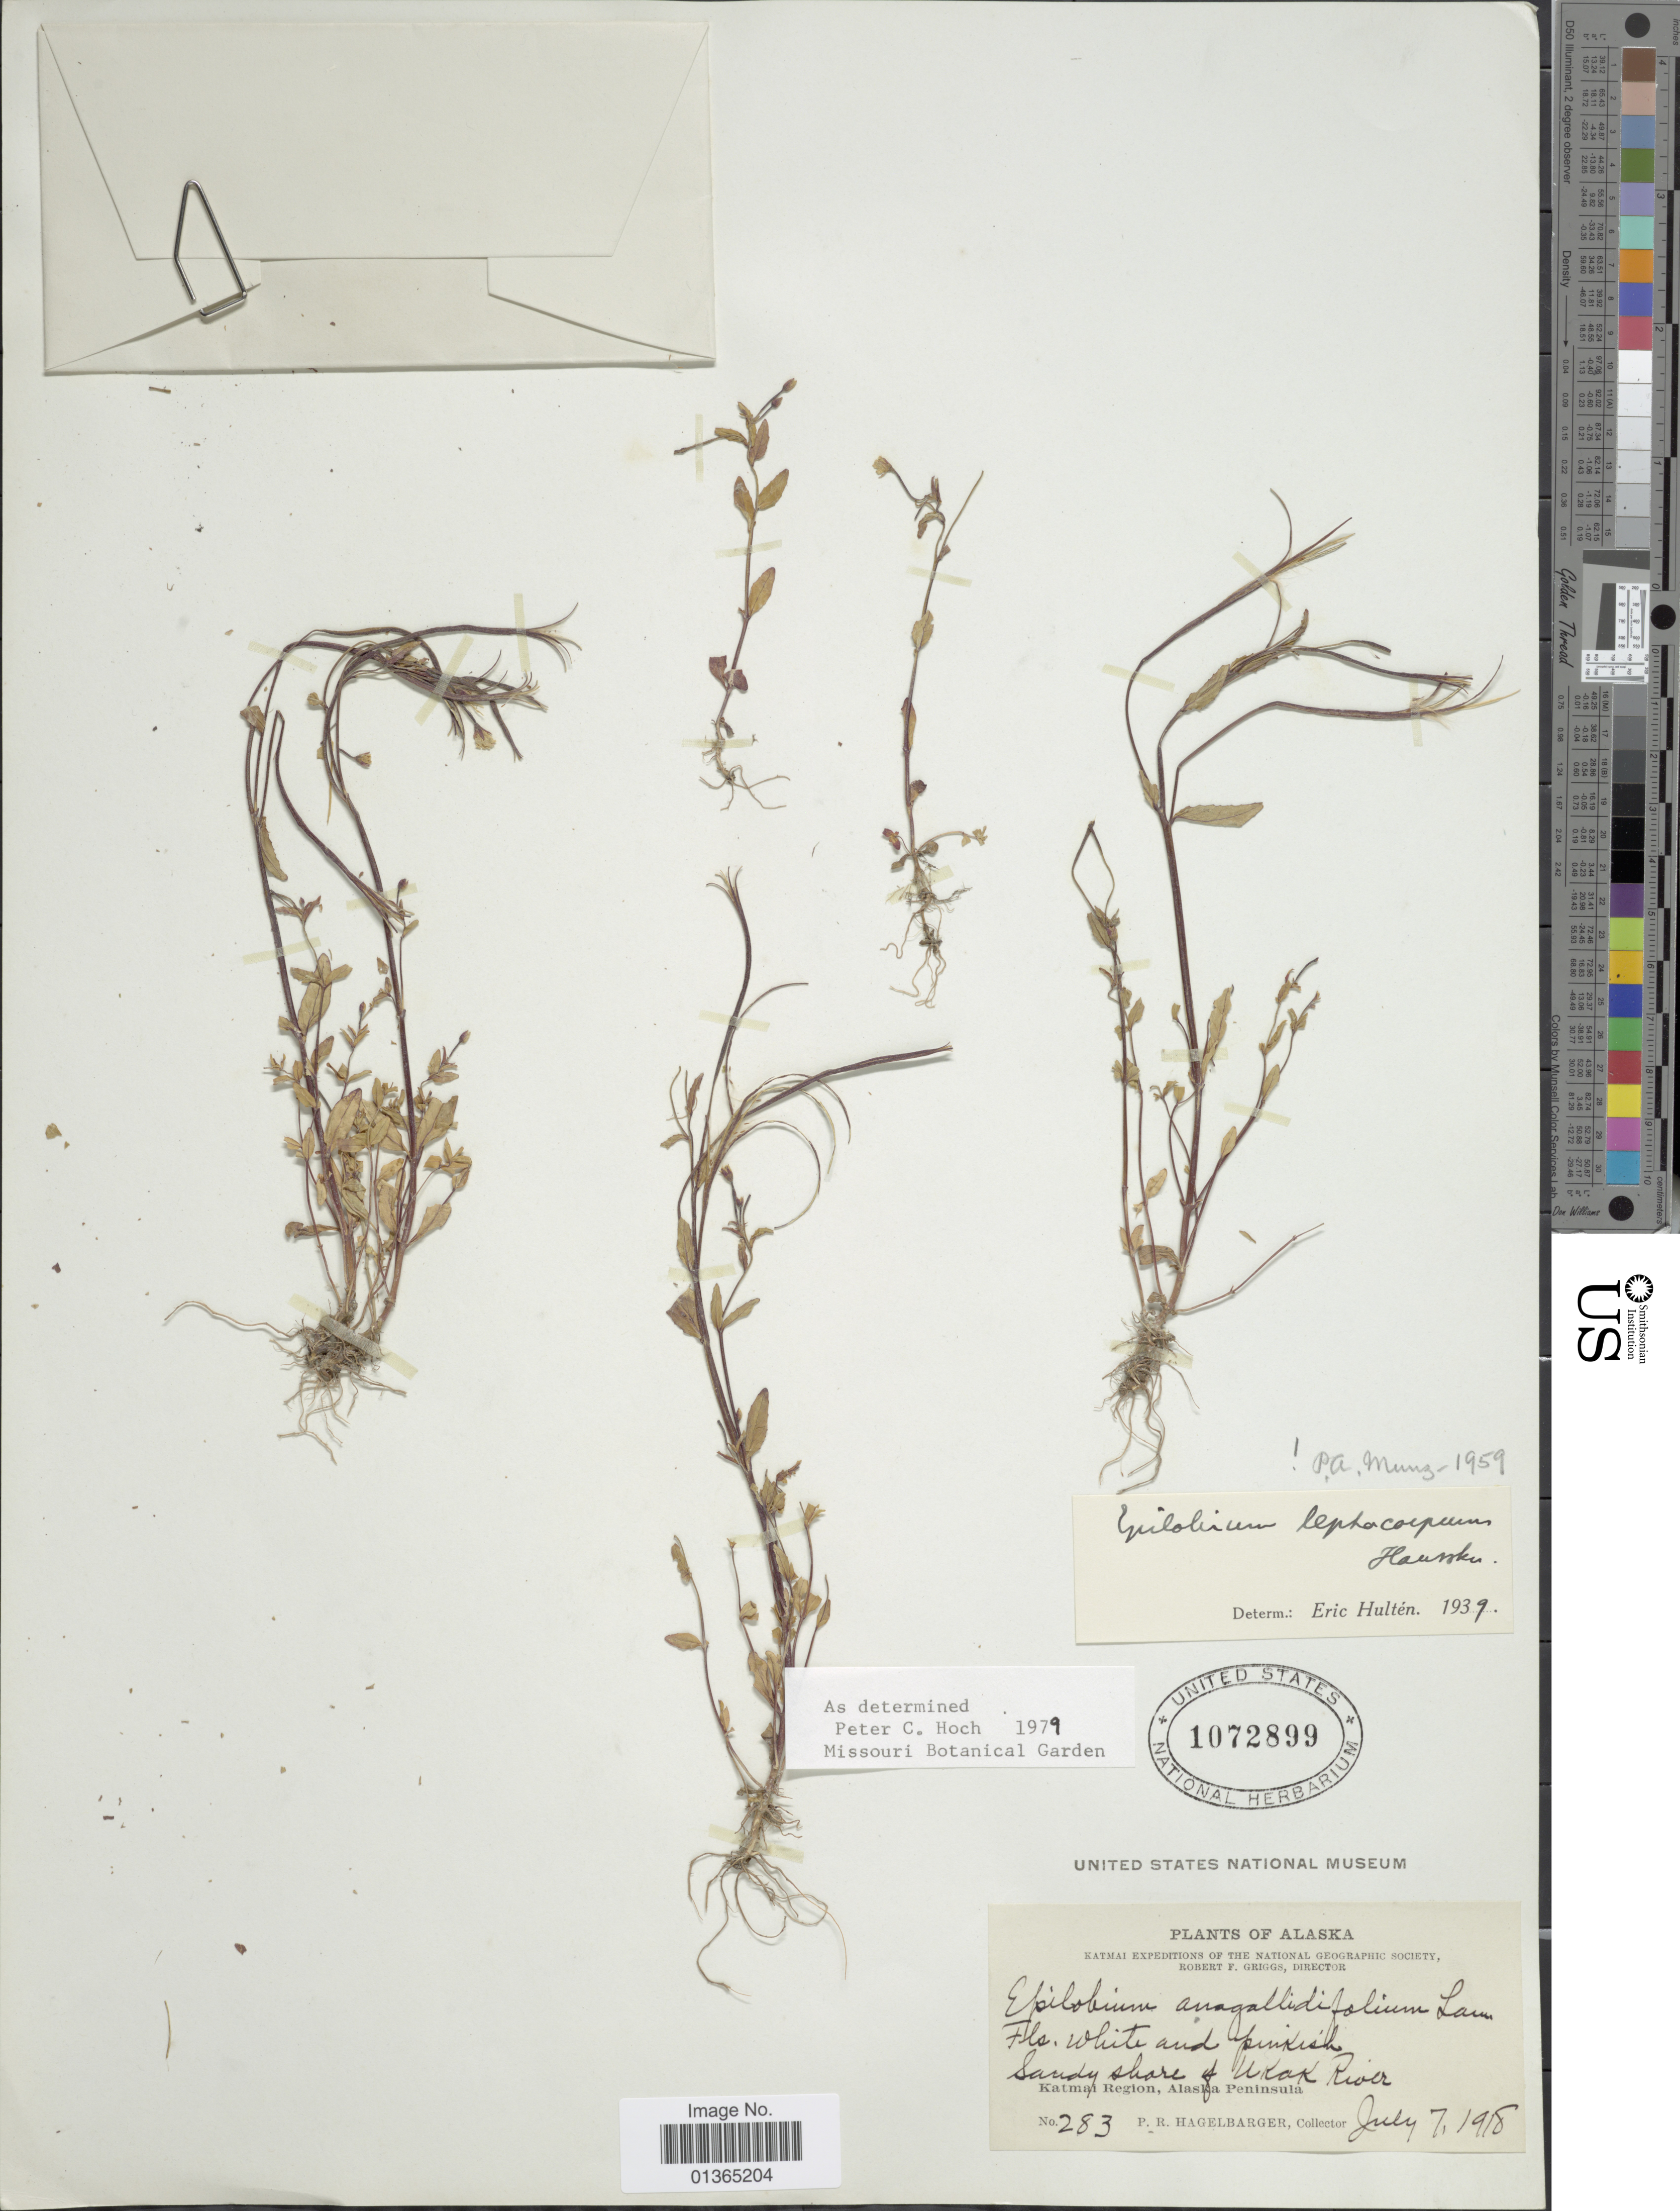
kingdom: Plantae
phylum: Tracheophyta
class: Magnoliopsida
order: Myrtales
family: Onagraceae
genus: Epilobium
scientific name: Epilobium leptocarpum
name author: Hausskn.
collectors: P. Hagelbarger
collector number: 283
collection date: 1918-07-07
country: United States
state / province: Alaska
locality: Sandy shore of Ukak River. Katmai Region.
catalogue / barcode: US 1072899